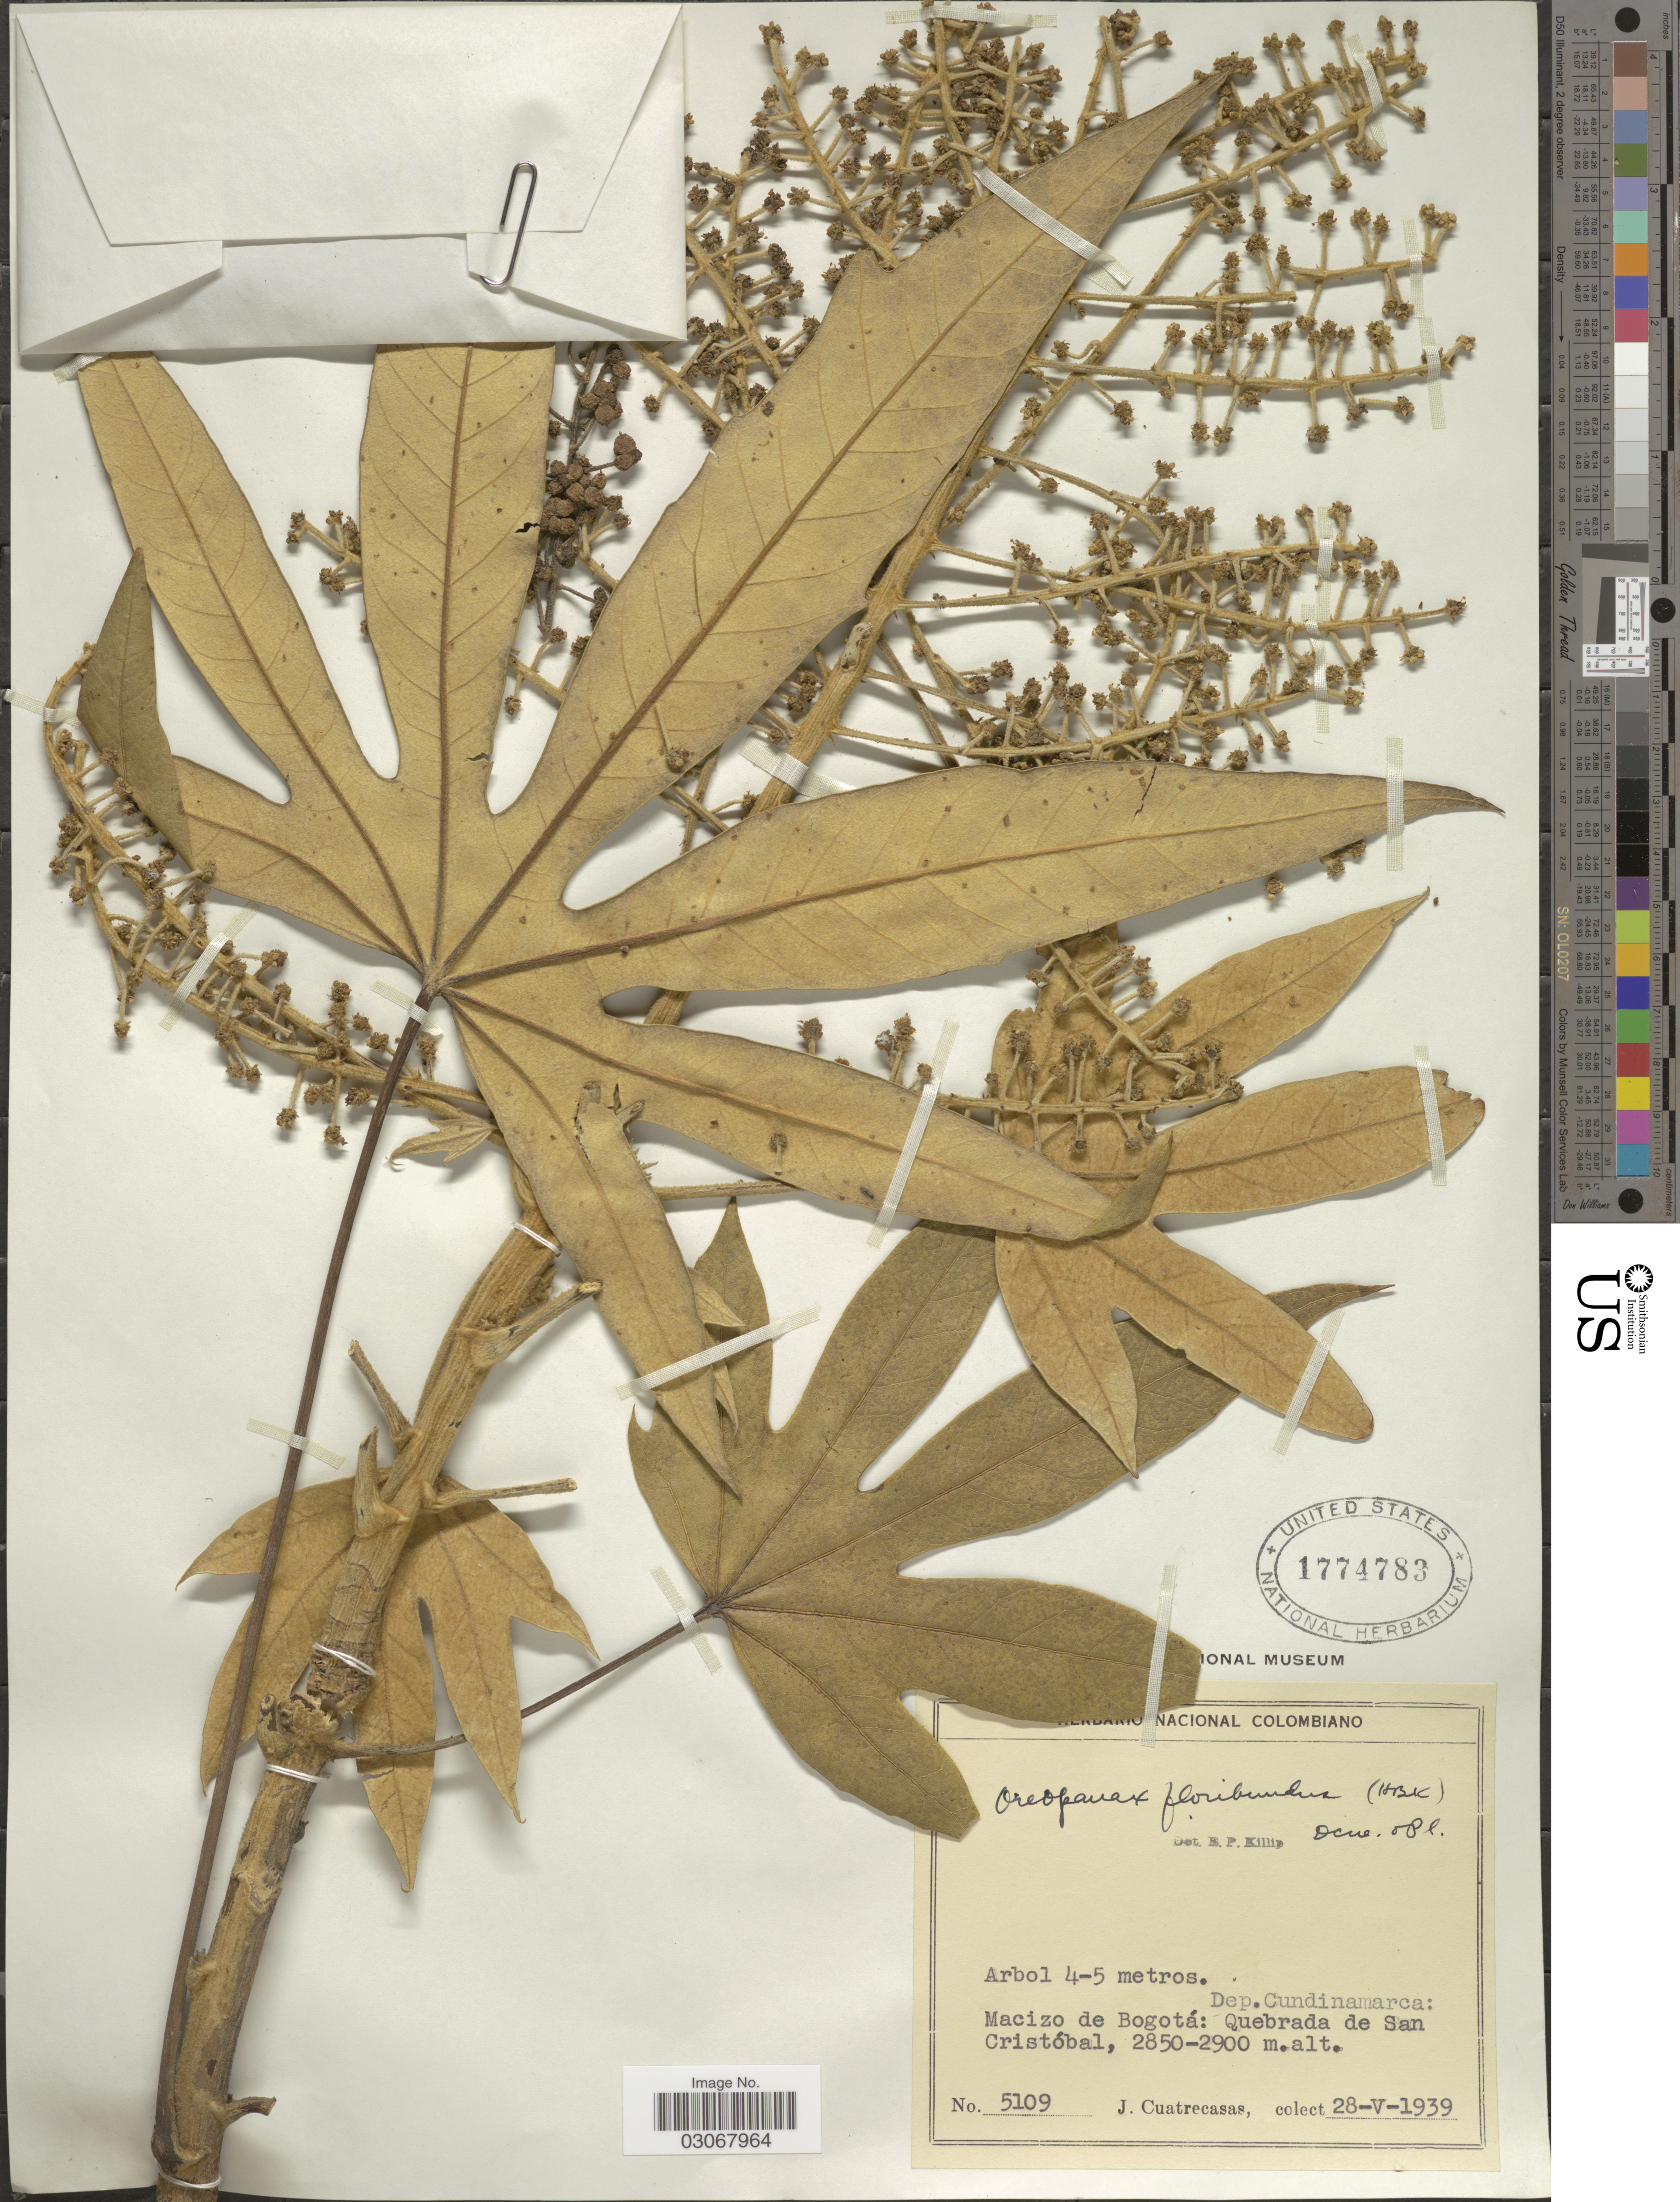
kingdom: Plantae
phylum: Tracheophyta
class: Magnoliopsida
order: Apiales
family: Araliaceae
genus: Oreopanax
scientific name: Oreopanax floribundus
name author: (Kunth) Decne. & Planch.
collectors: J. Cuatrecasas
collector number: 5109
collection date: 1939-05-28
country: Colombia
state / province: Cundinamarca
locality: Dep. Cundinamarca: Macizo de Bogotá: Quebrada de San Cristóbal.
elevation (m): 2850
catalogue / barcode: US 1774783